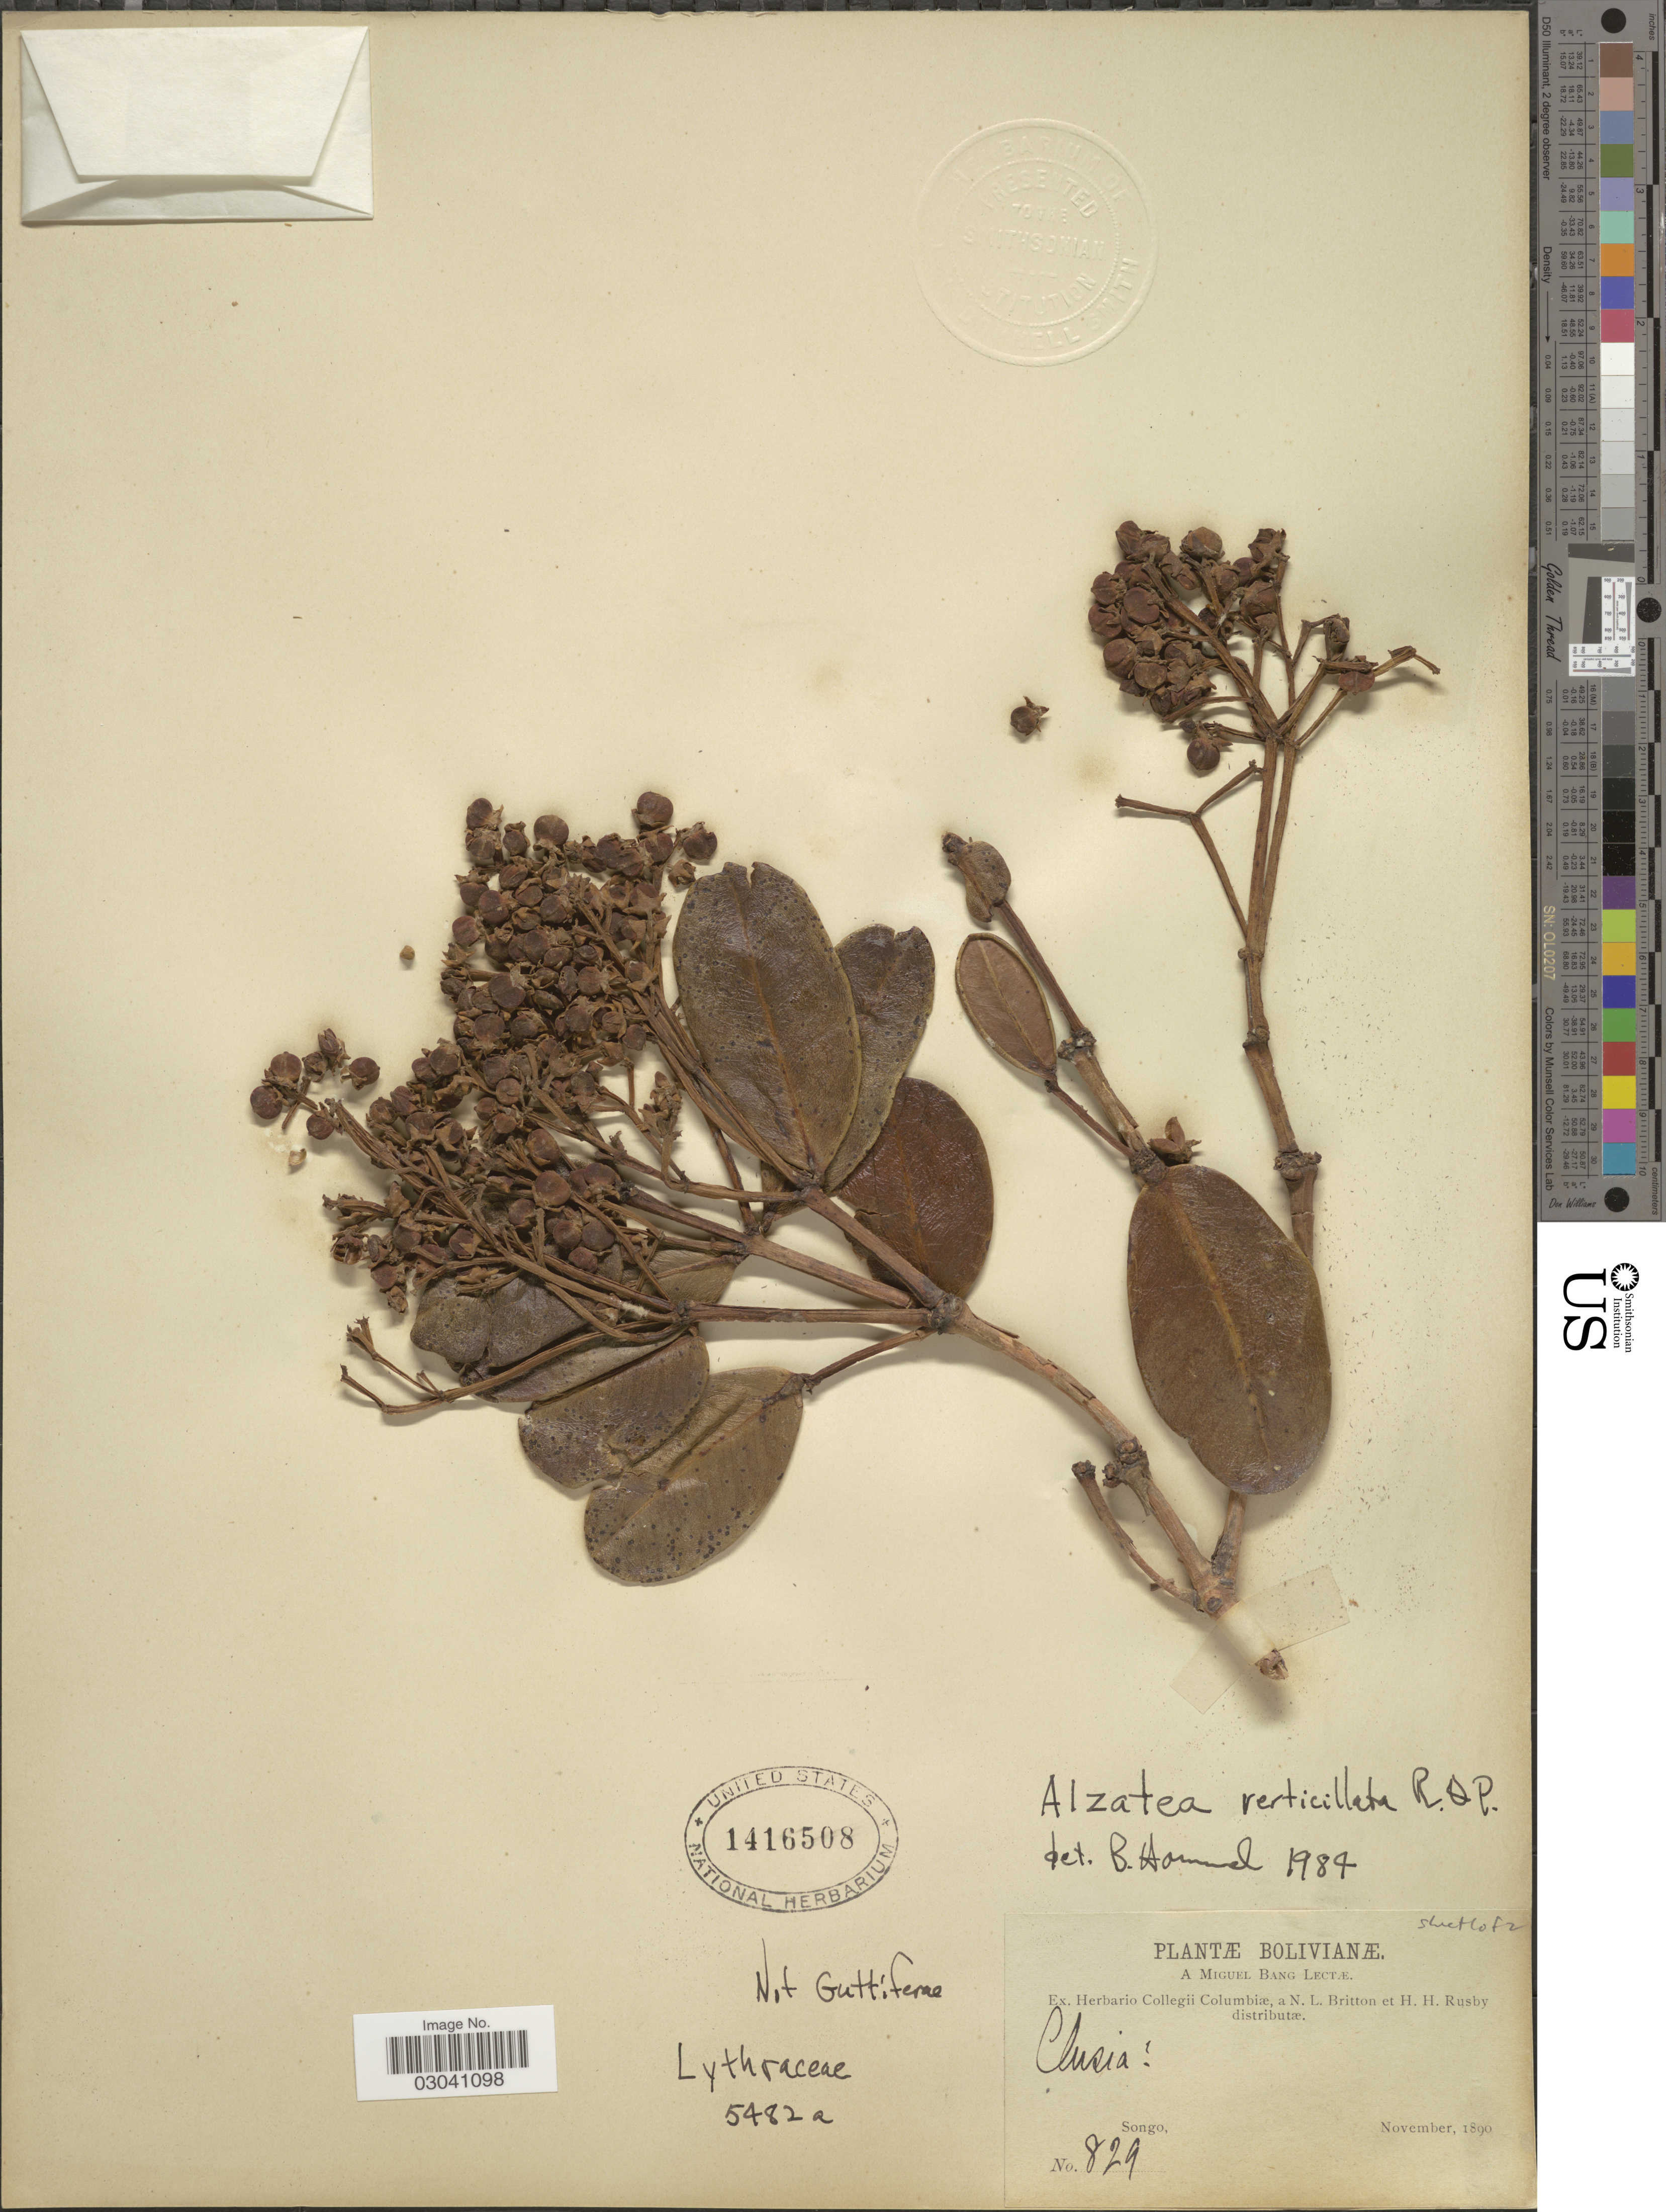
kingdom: Plantae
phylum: Tracheophyta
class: Magnoliopsida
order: Myrtales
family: Alzateaceae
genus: Alzatea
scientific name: Alzatea verticillata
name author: Ruiz & Pav.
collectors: M. Bang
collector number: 829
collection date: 1890-11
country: Bolivia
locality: Songo.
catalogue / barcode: US 1416508